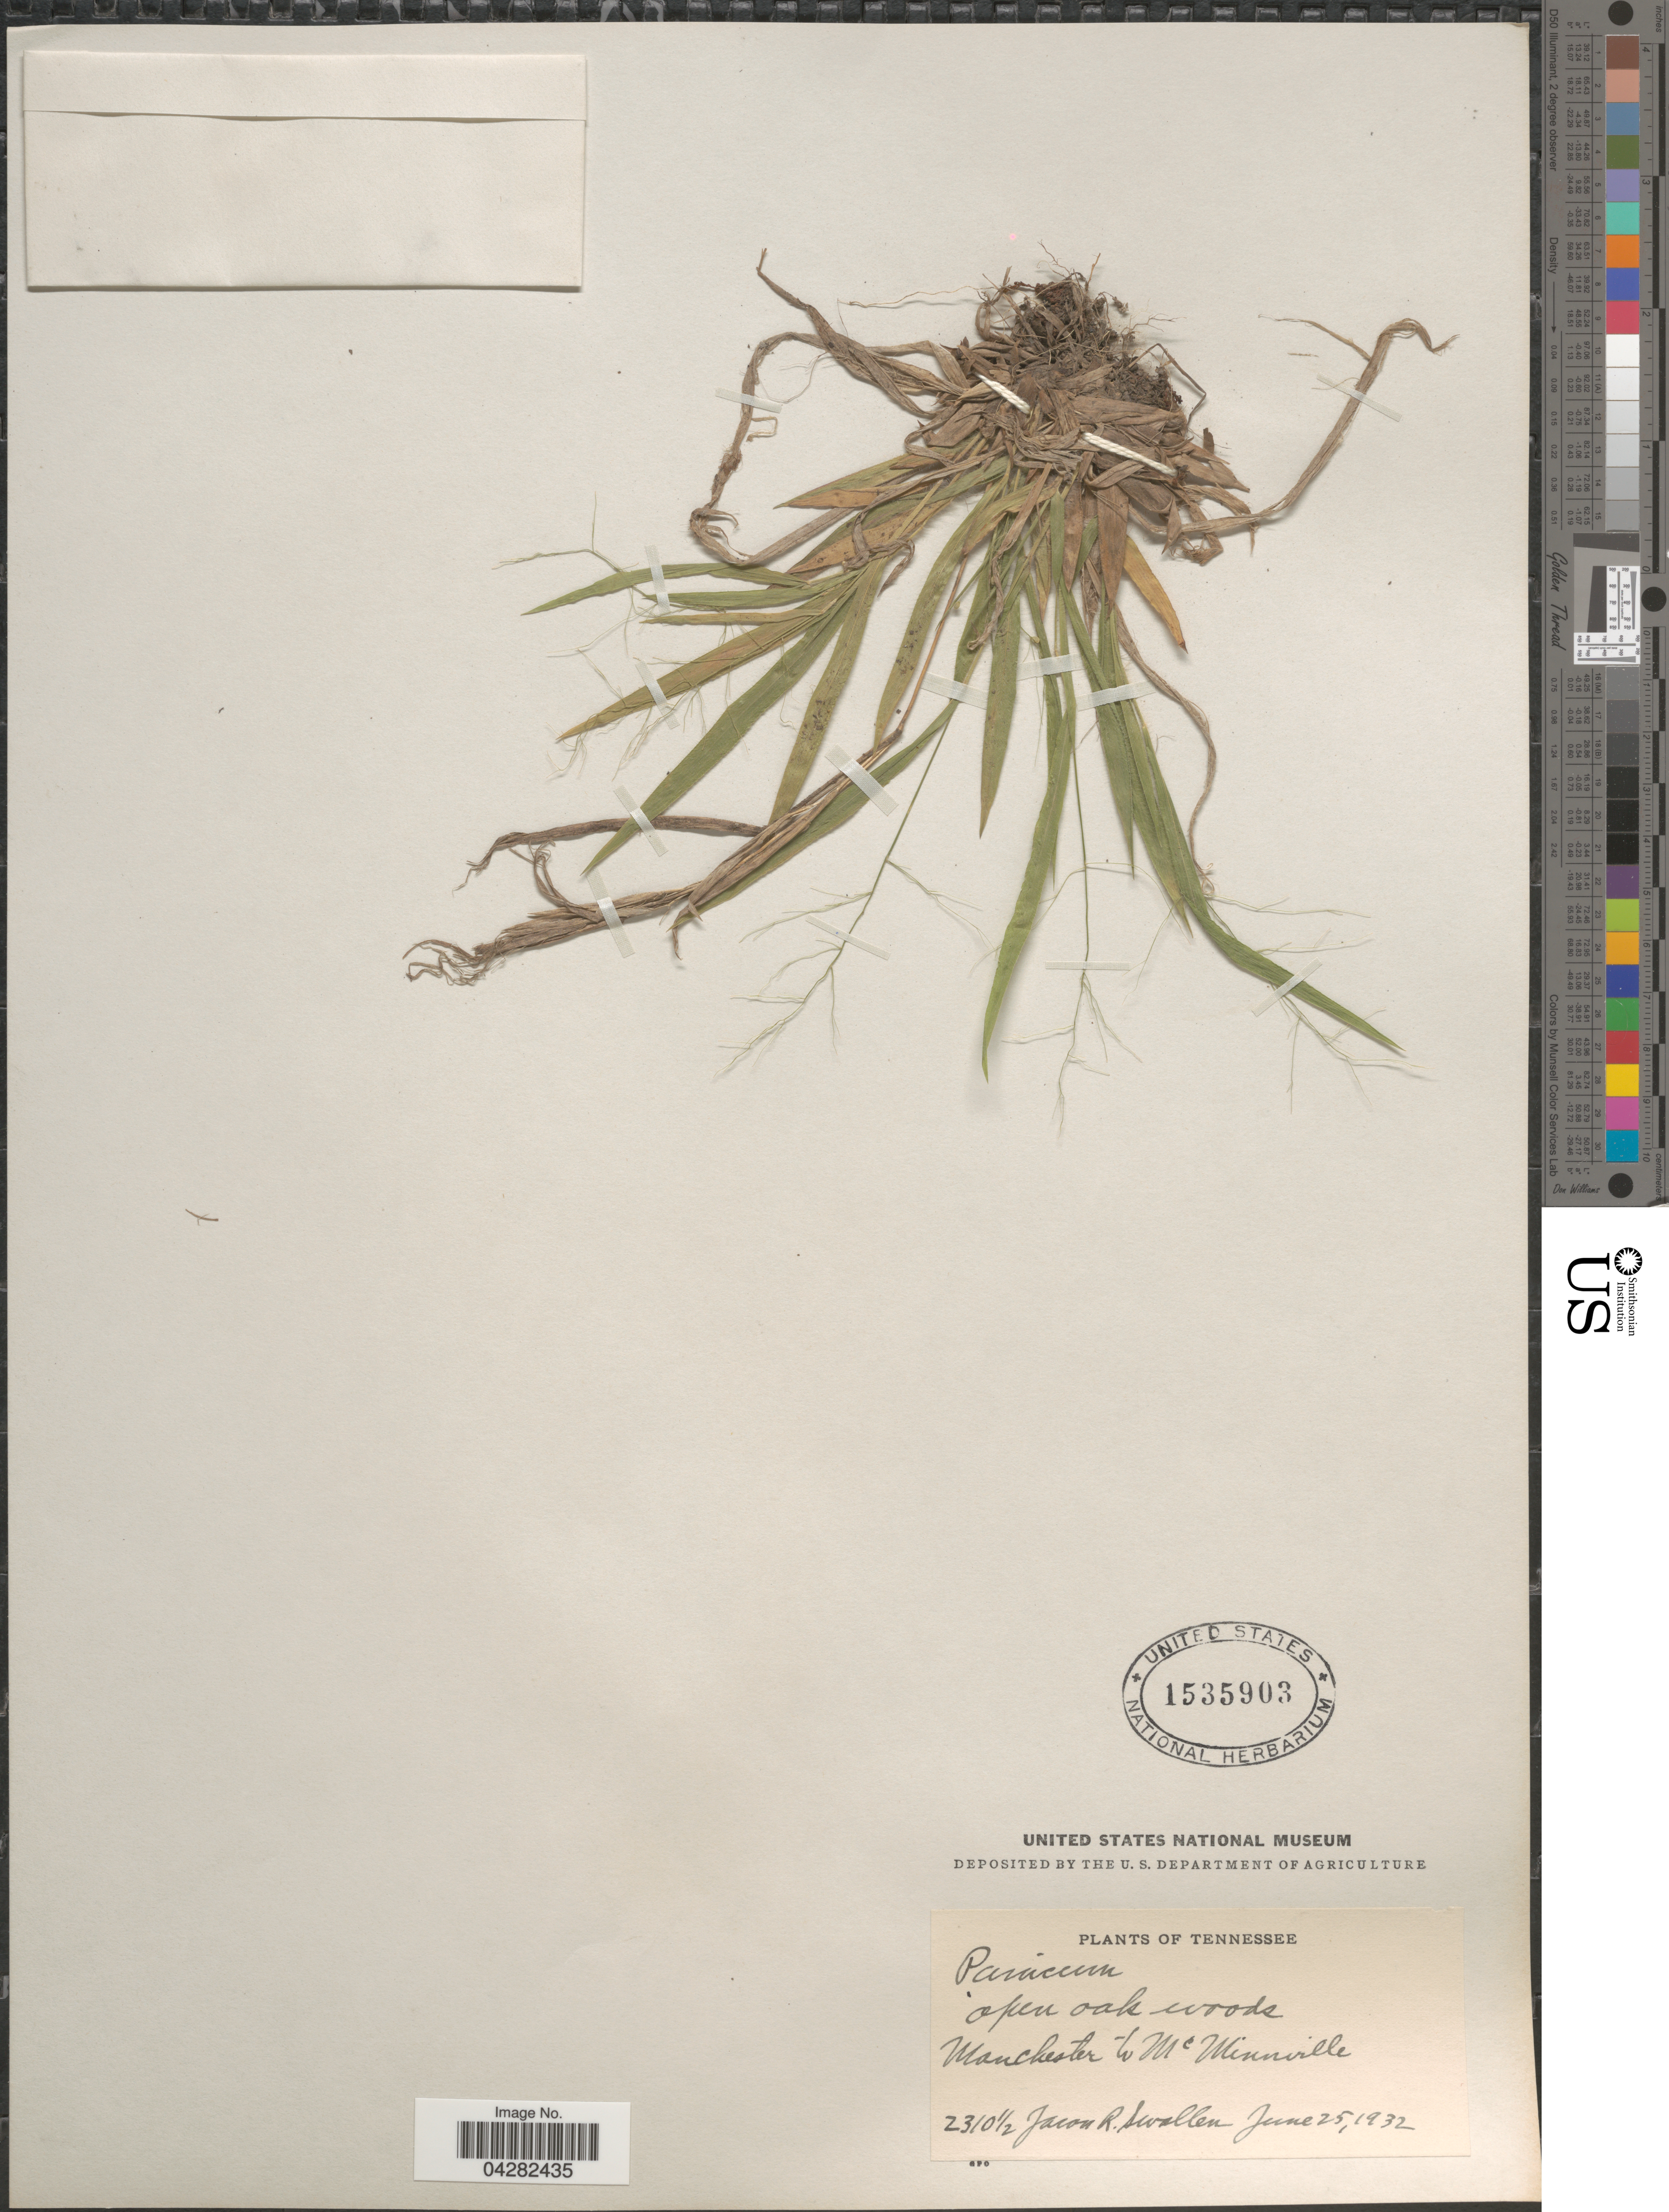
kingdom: Plantae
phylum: Tracheophyta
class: Liliopsida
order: Poales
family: Poaceae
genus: Dichanthelium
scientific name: Dichanthelium laxiflorum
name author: (Lam.) Gould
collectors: J. R. Swallen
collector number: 2310½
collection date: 1932-06-25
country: United States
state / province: Tennessee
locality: Manchester to McMinnville.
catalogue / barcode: US 1535903